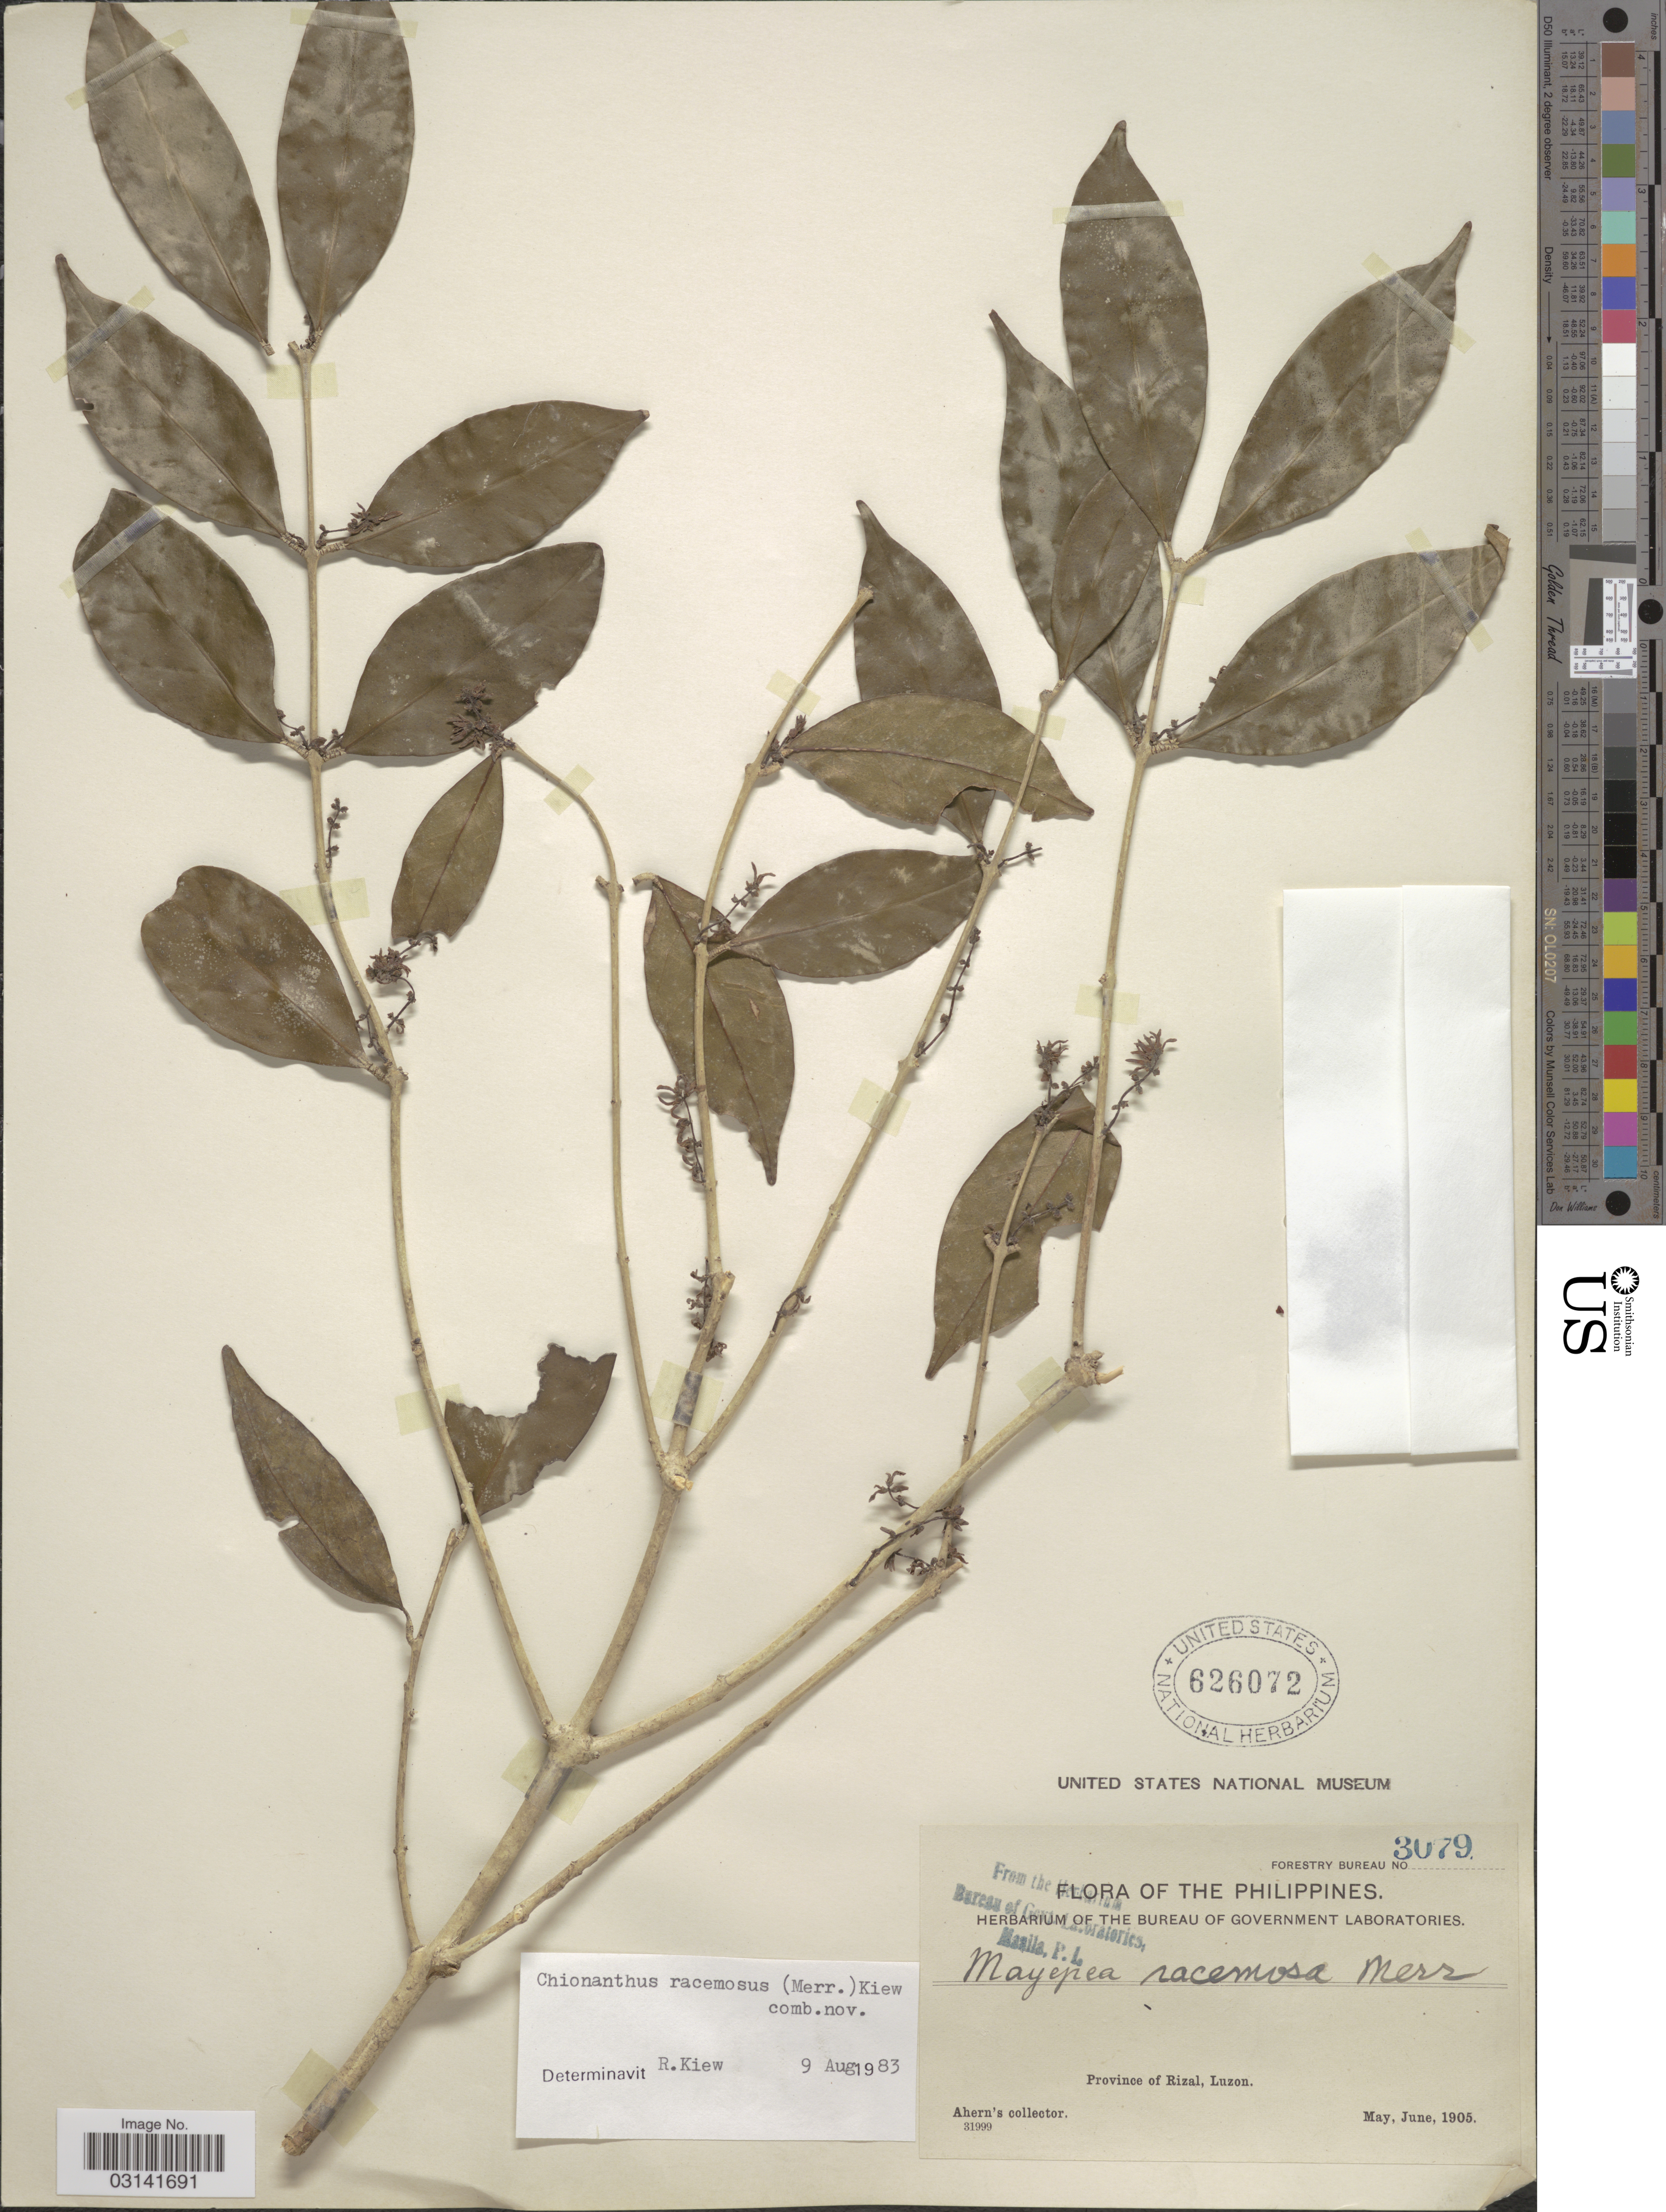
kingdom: Plantae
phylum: Tracheophyta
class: Magnoliopsida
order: Lamiales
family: Oleaceae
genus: Chionanthus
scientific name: Chionanthus racemosus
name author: (Merr.) Kiew & Pelser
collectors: Ahern's collector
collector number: Forestry Bureau 3079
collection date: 1905-05/1905-06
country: Philippines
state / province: Calabarzon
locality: Province of Rizal, Luzon.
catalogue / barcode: US 626072